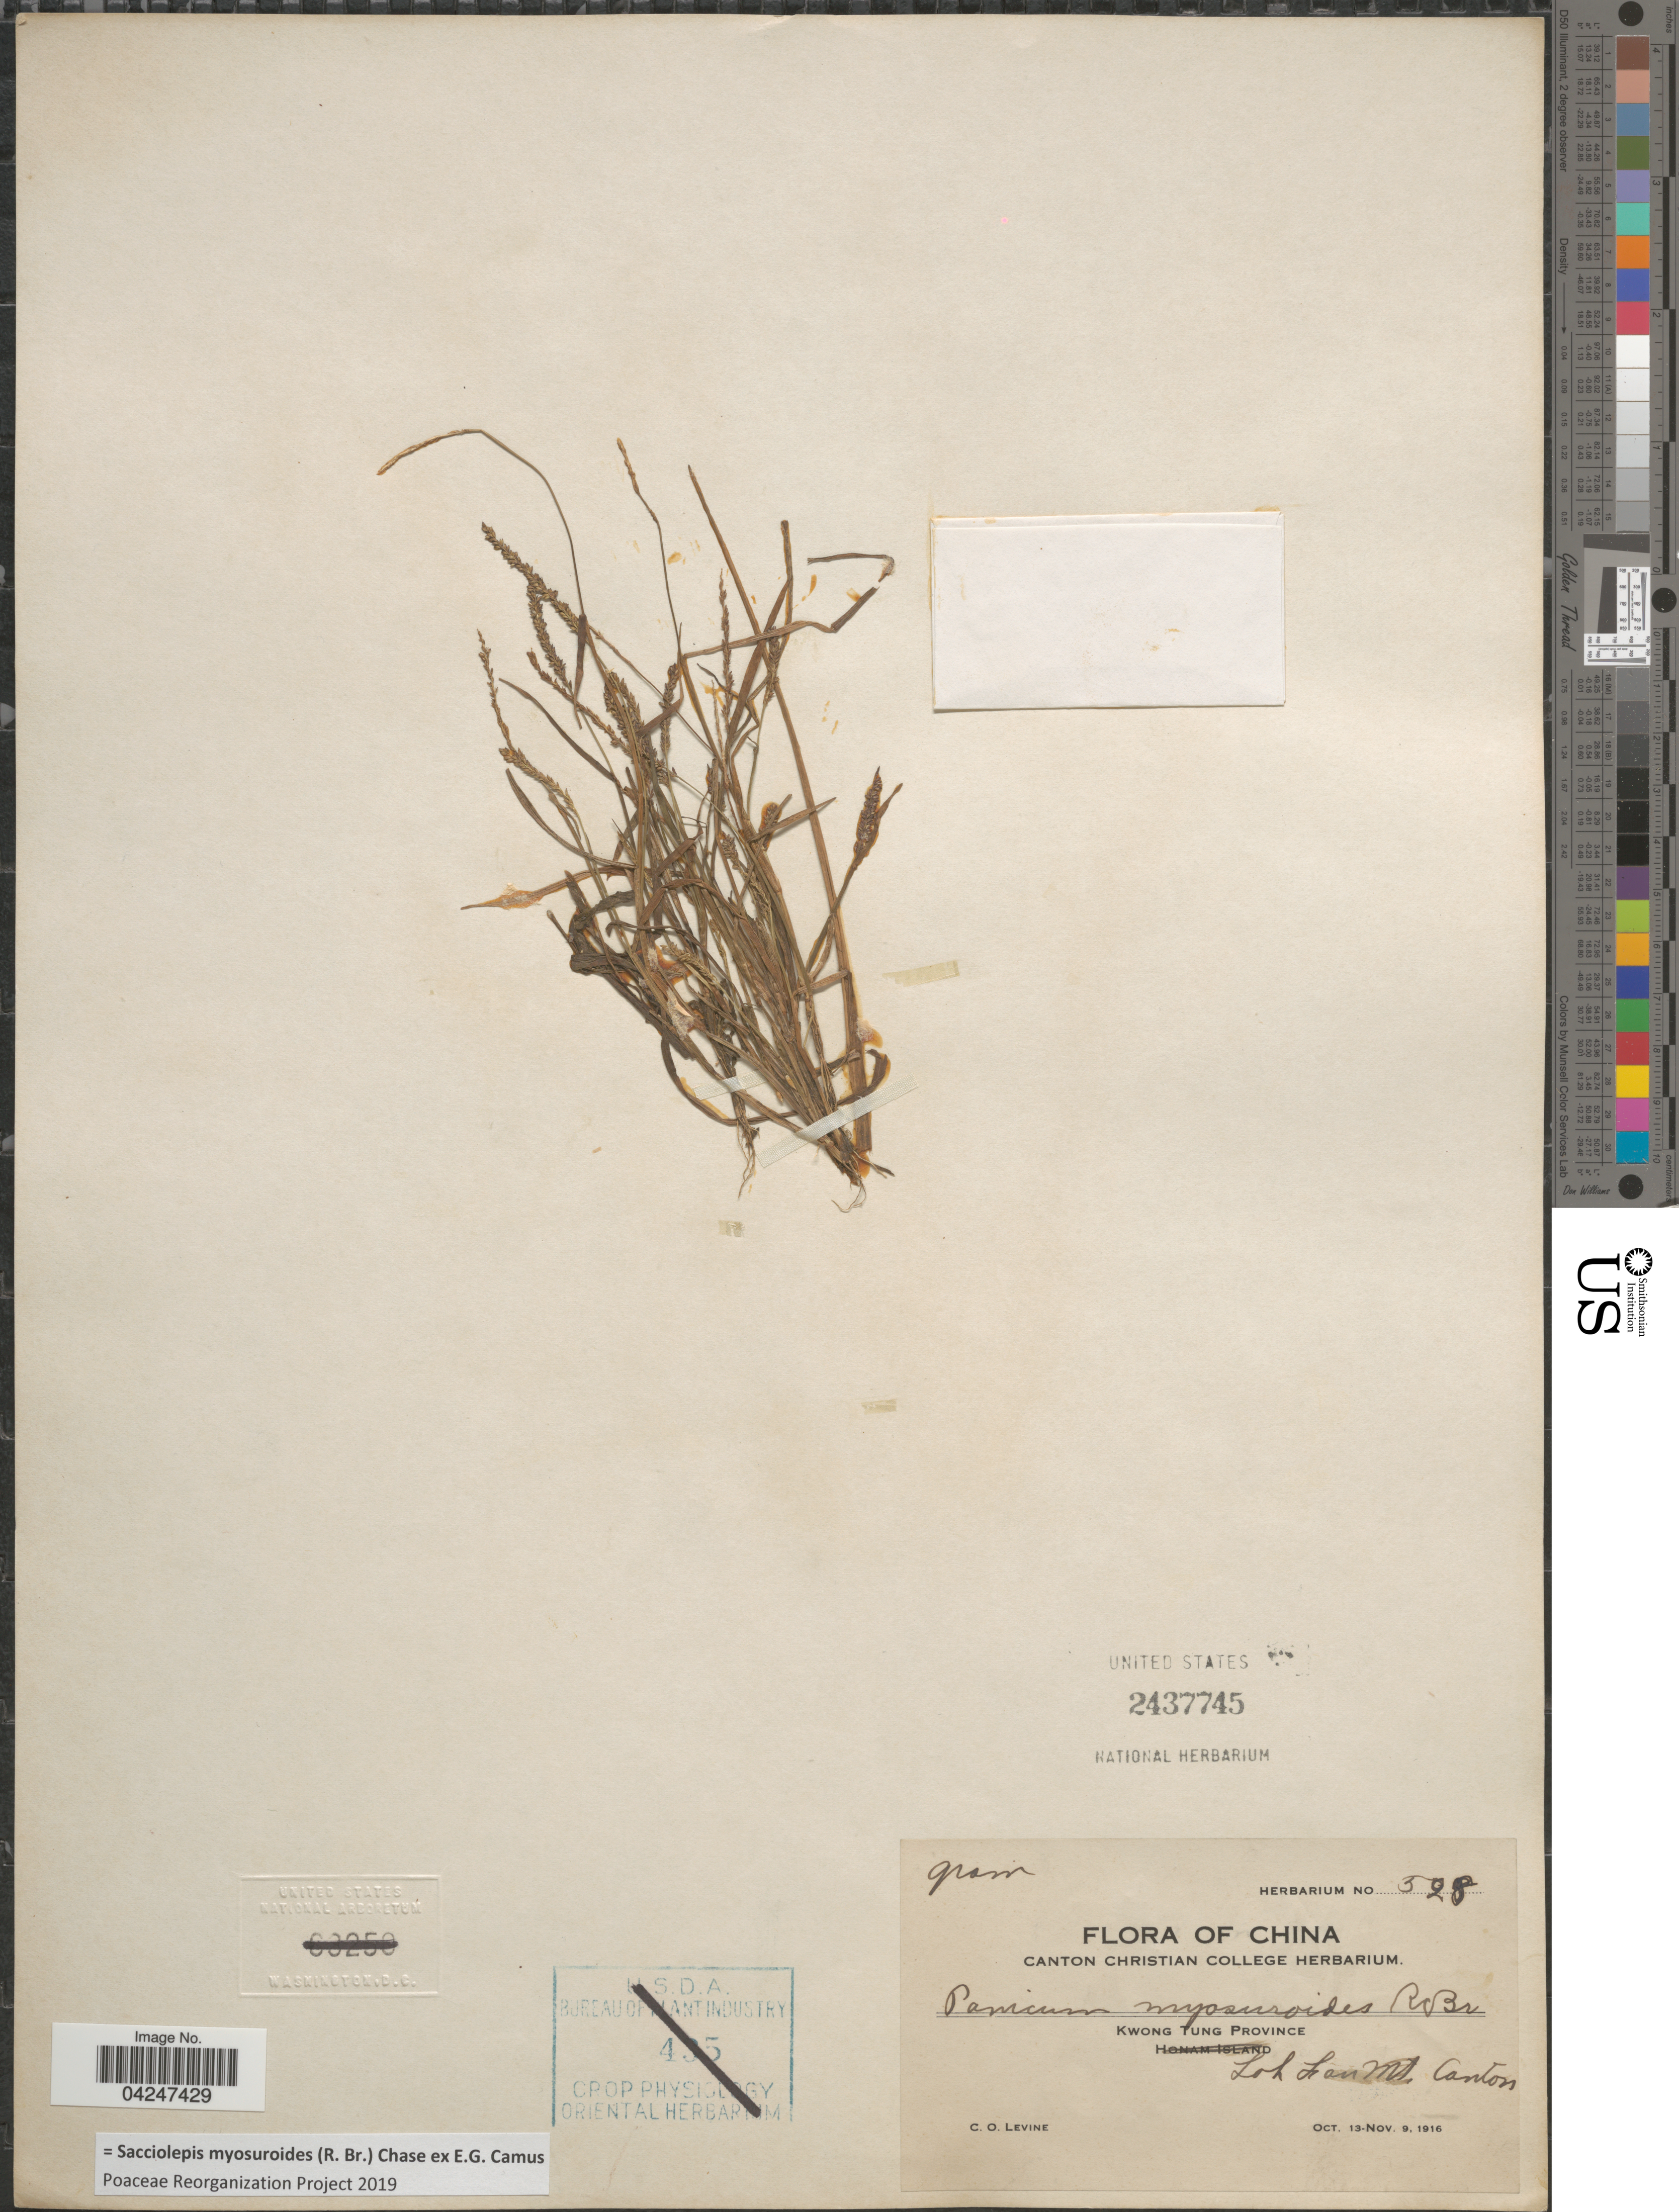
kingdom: Plantae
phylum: Tracheophyta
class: Liliopsida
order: Poales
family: Poaceae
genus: Sacciolepis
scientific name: Sacciolepis myosuroides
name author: (R. Br.) Chase ex E.G. Camus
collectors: C. O. Levine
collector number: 528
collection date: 1916-10-13/1916-11-09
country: China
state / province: Guangdong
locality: Kwong Tung Province. Loh Fau Mt. Canton.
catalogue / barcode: US 2437745